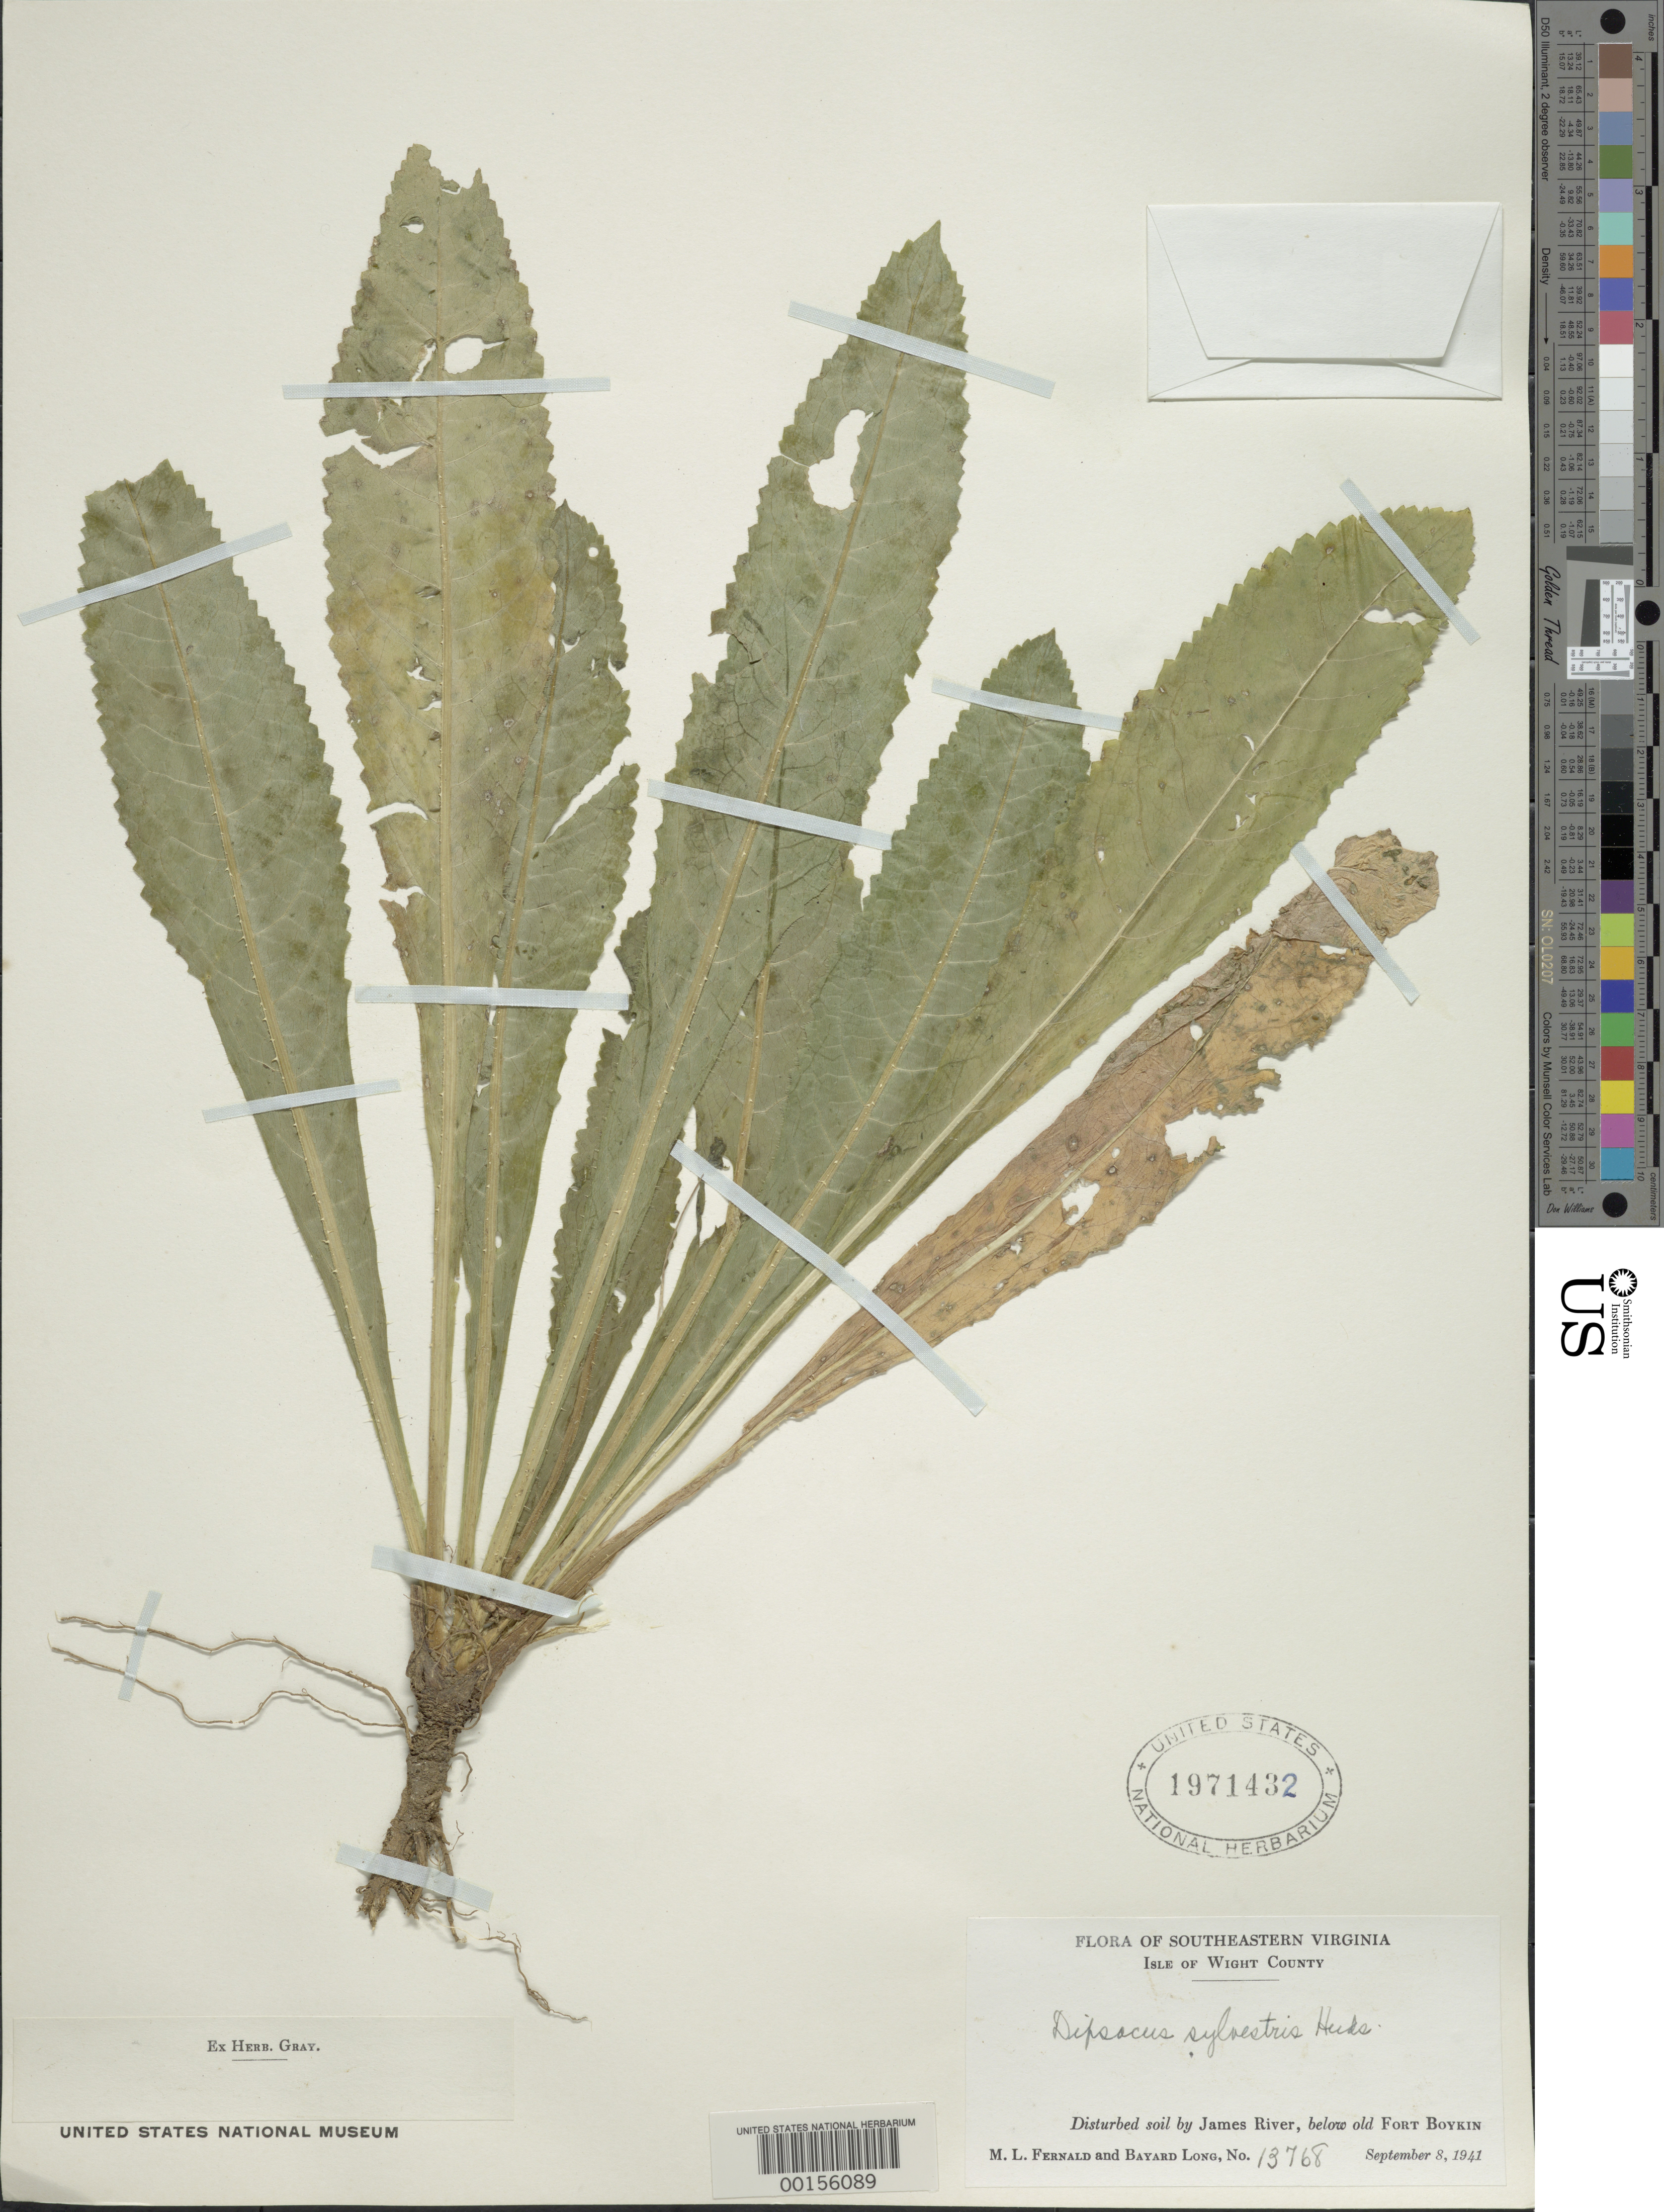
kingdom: Plantae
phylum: Tracheophyta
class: Magnoliopsida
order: Dipsacales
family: Caprifoliaceae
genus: Dipsacus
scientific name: Dipsacus sylvestris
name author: Huds.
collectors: M. L. Fernald & B. Long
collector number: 13768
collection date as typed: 08 Sep 1941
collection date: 1941-09-08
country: United States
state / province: Virginia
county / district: Isle of Wight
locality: James River, below old Fort Boykin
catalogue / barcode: US 1971432